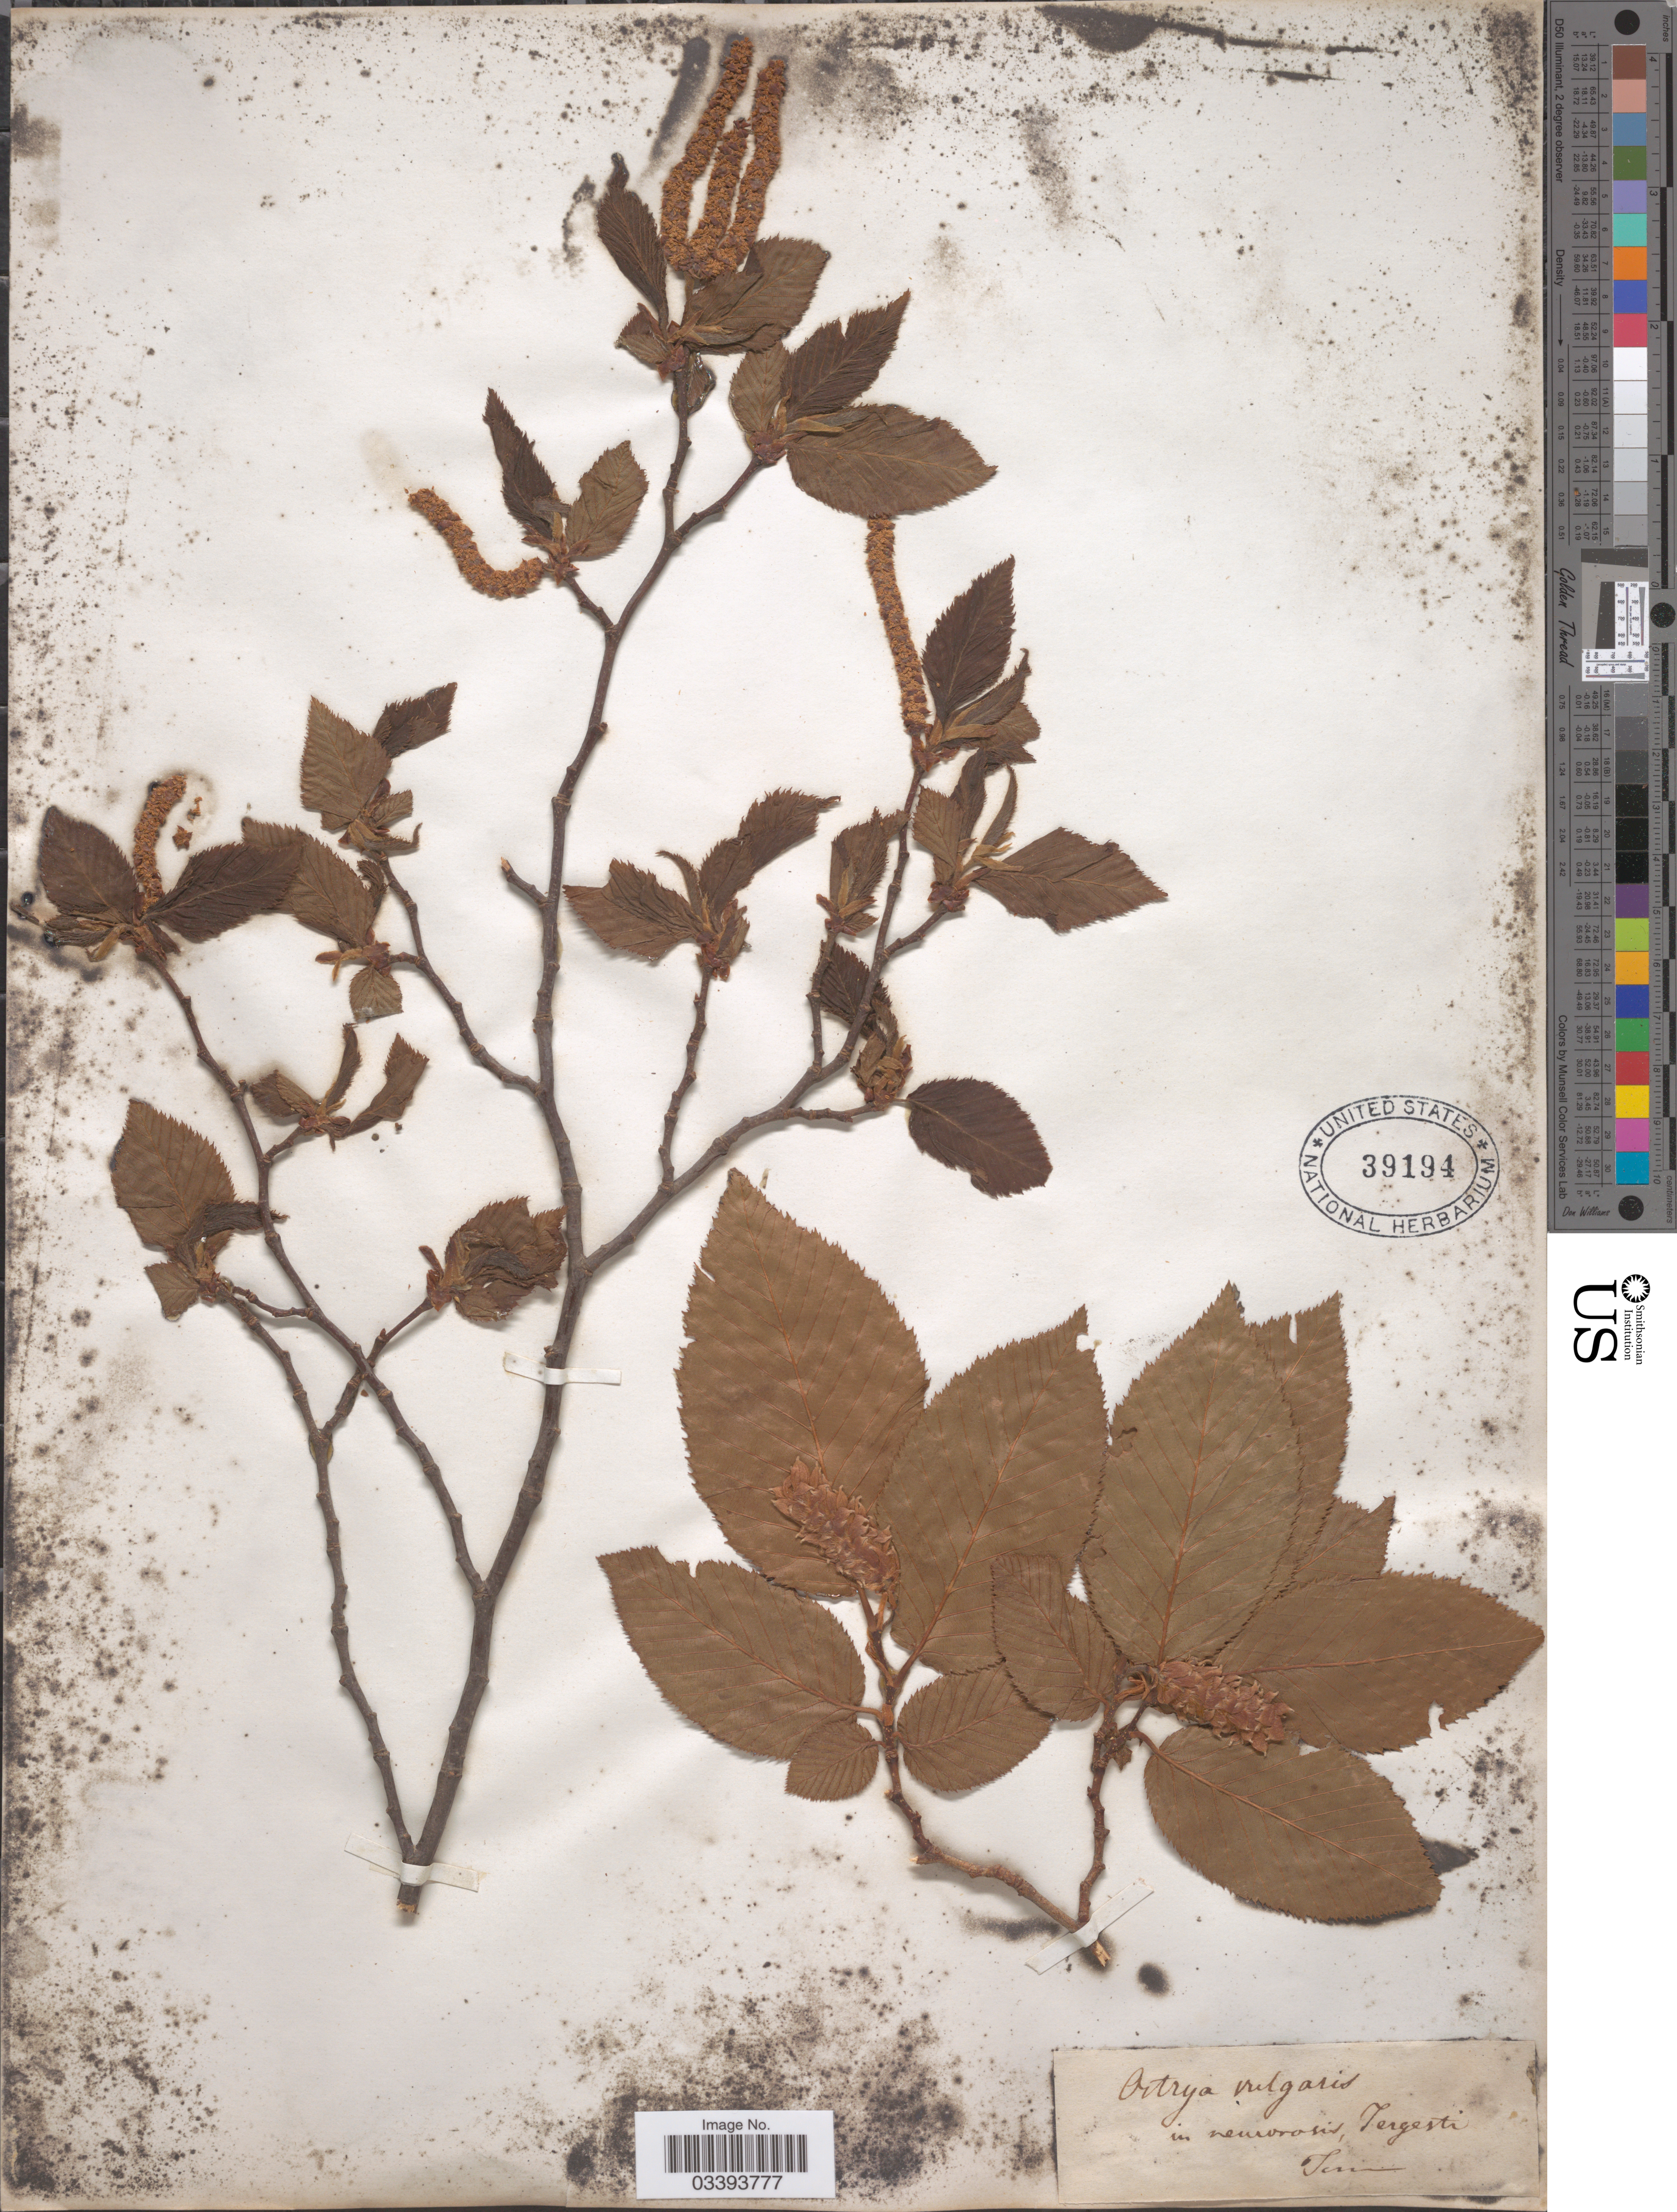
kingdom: Plantae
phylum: Tracheophyta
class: Magnoliopsida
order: Fagales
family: Betulaceae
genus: Ostrya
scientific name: Ostrya carpinifolia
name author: Scop.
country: Italy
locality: In nemorosis, Tergesti.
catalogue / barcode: US 39194